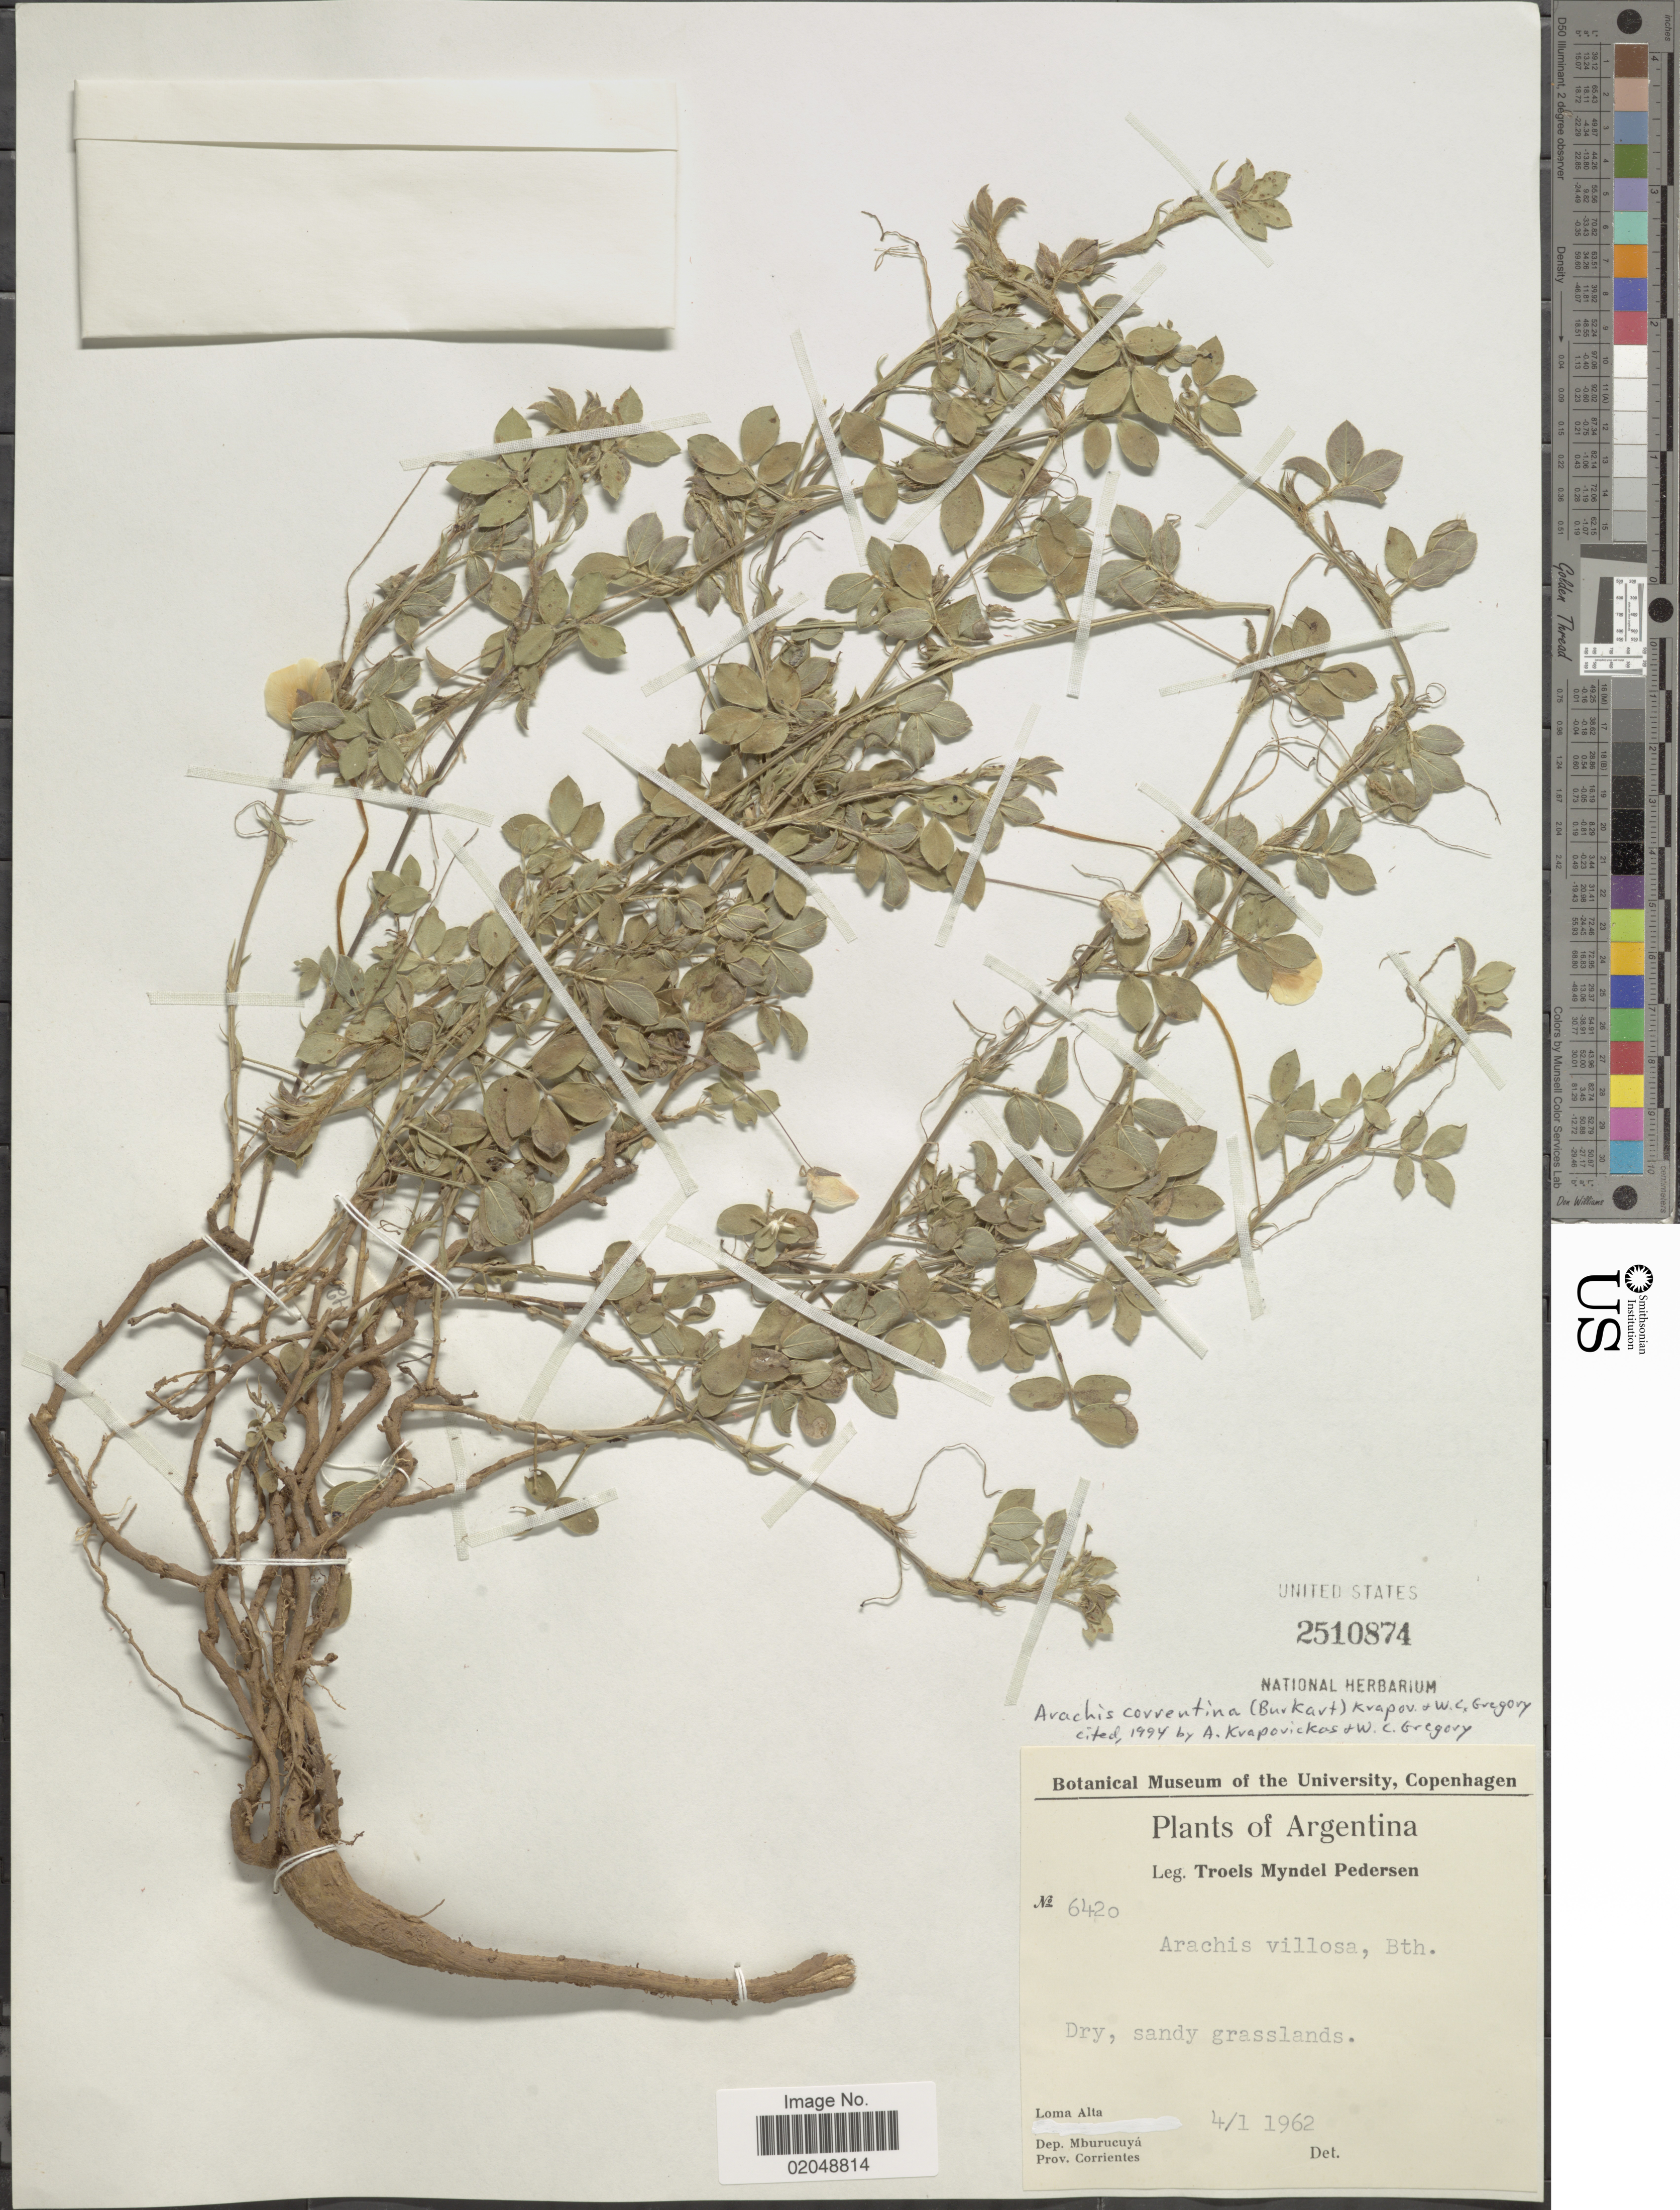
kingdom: Plantae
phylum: Tracheophyta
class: Magnoliopsida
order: Fabales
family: Fabaceae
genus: Arachis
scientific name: Arachis correntina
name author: (Burkart) Krapov. & W.C. Greg.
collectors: T. Pederson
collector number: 6420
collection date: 1962-01-04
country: Argentina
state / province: Corrientes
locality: Dry, sandy grasslands, Loma Alta, Dep. Mburucuyá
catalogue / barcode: US 2510874